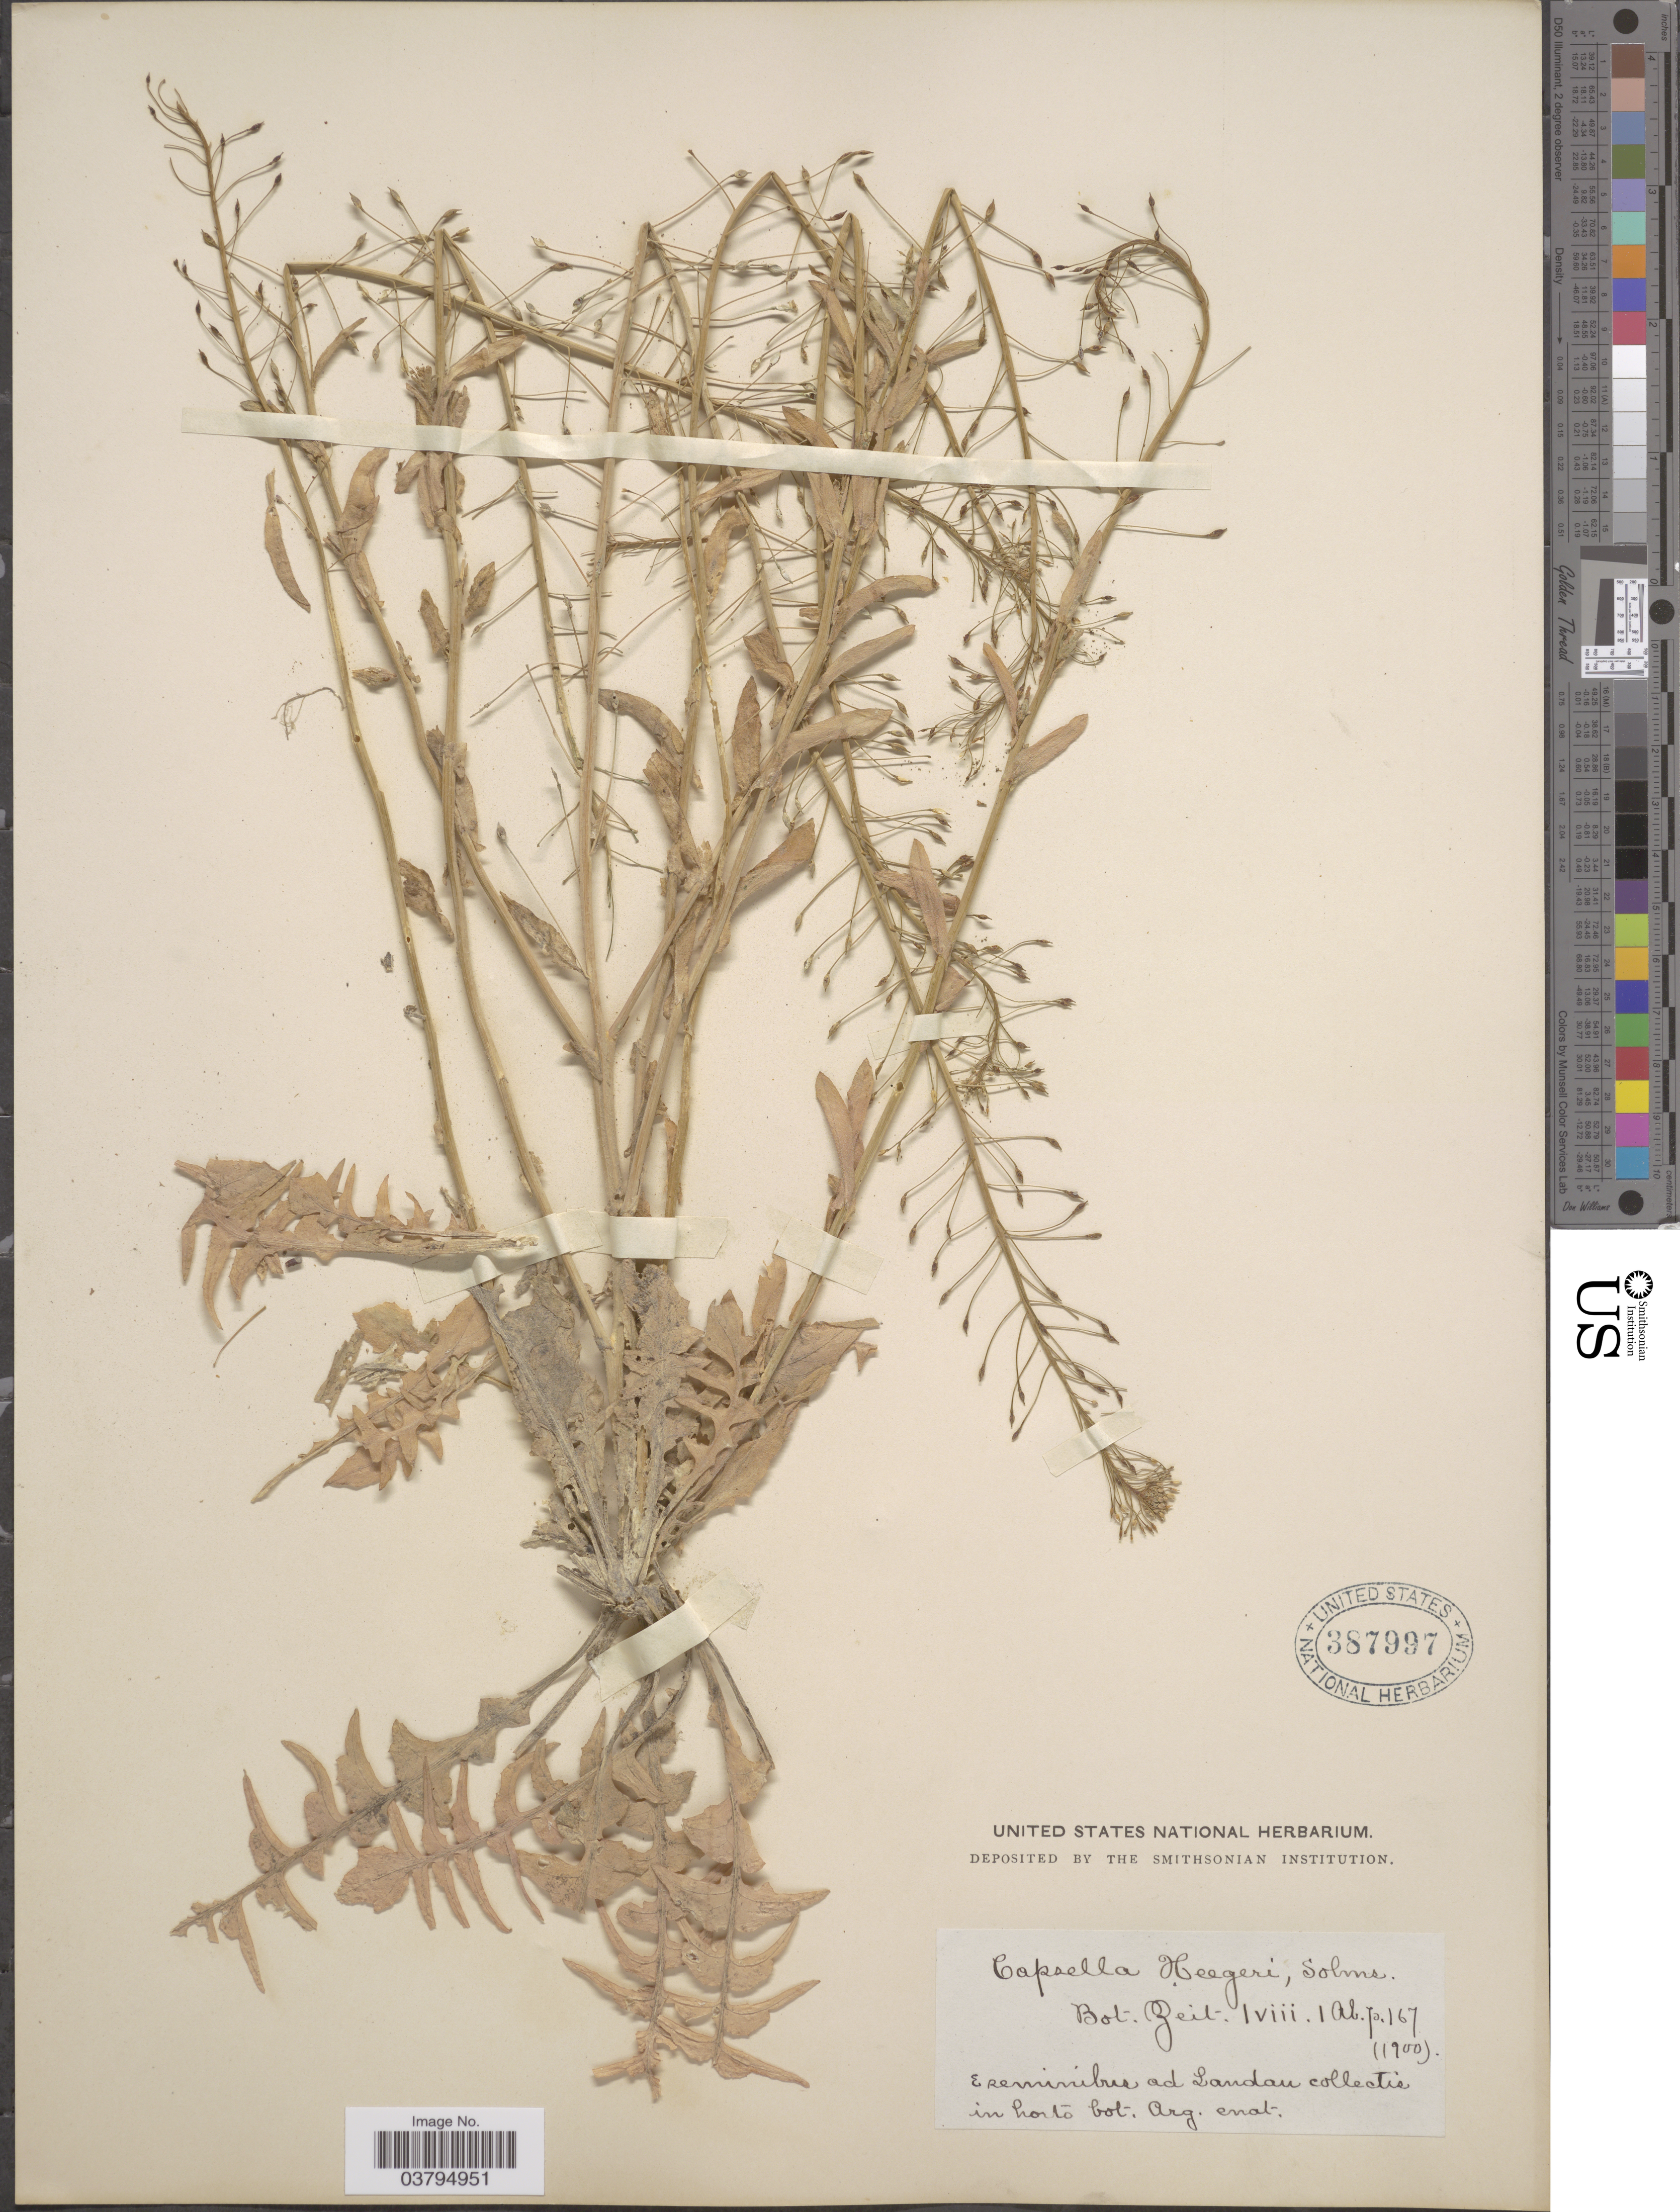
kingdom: Plantae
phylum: Tracheophyta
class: Magnoliopsida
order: Brassicales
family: Brassicaceae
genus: Capsella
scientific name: Capsella heegeri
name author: Solms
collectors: ex herb. United States National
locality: Ezeminibus [interpreted] ad Landan [interpreted] [unsure placement] in horto bot. Arg. enat.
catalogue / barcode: US 387997